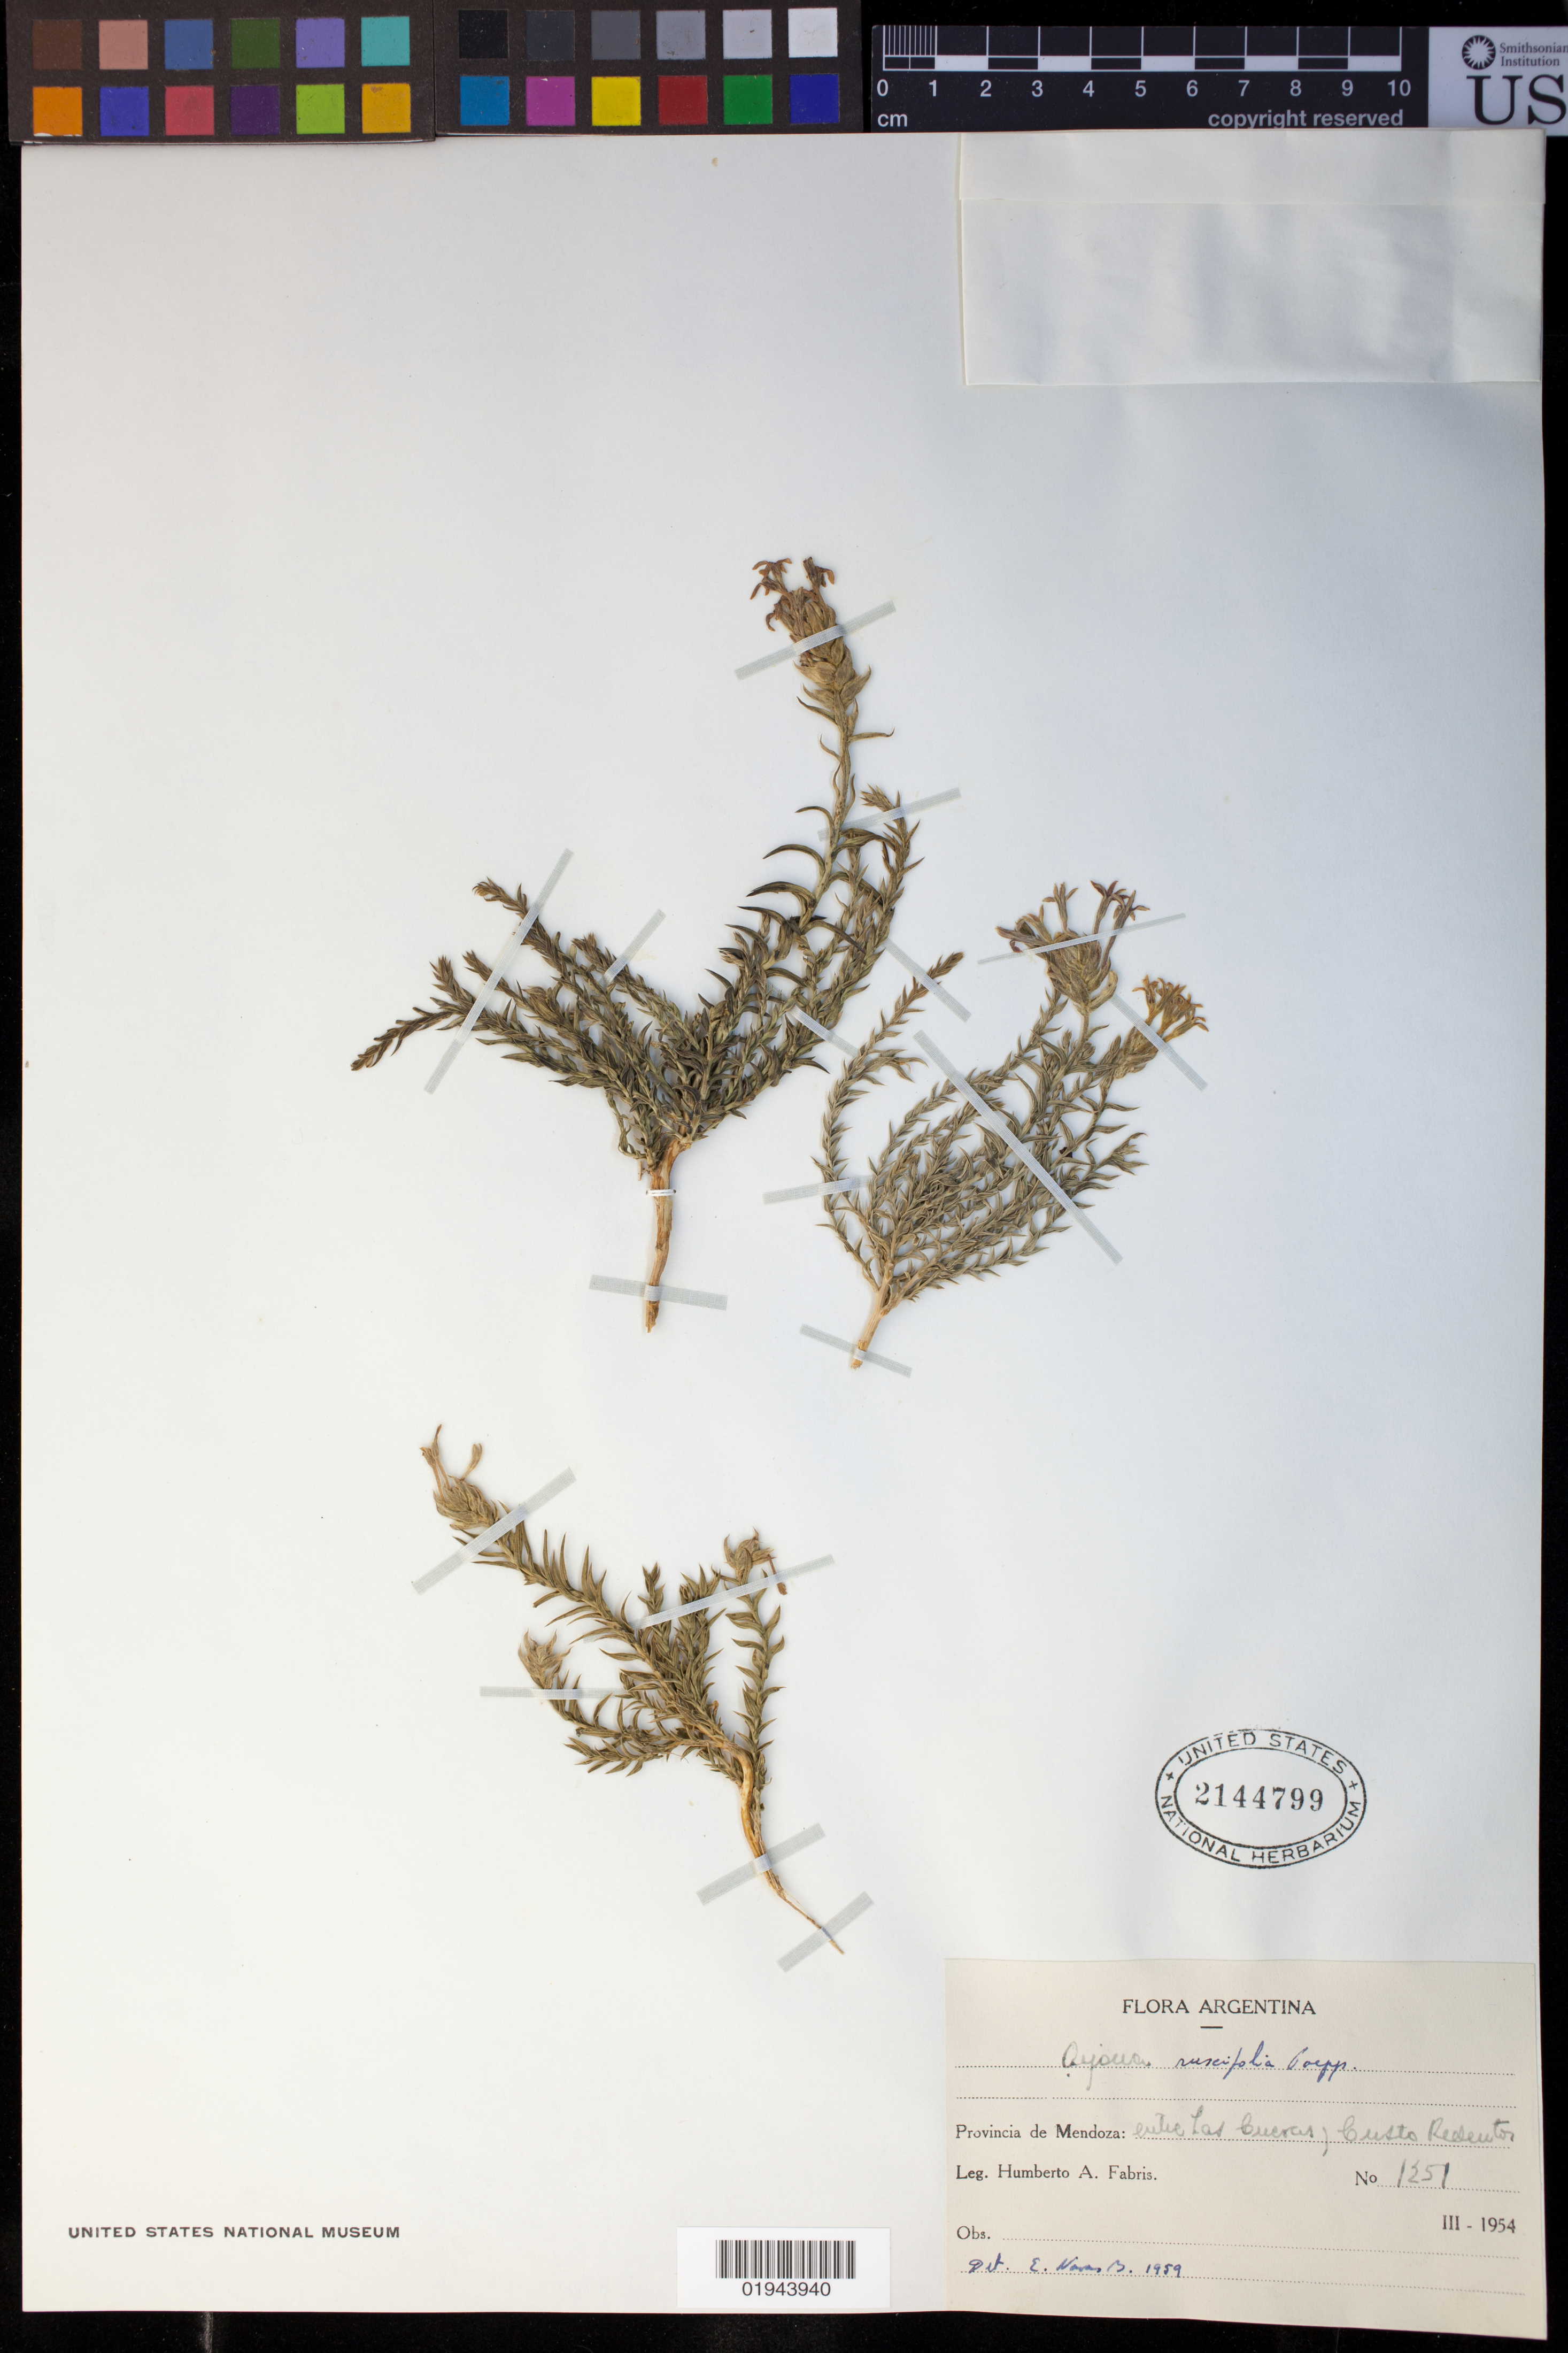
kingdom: Plantae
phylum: Tracheophyta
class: Magnoliopsida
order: Santalales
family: Schoepfiaceae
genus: Arjona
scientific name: Arjona ruscifolia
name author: Poepp.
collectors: H. A. Fabris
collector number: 1251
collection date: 1954-03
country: Argentina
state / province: Mendoza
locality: entre Las Cuevas, Cristo Redentor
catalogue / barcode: US 2144799